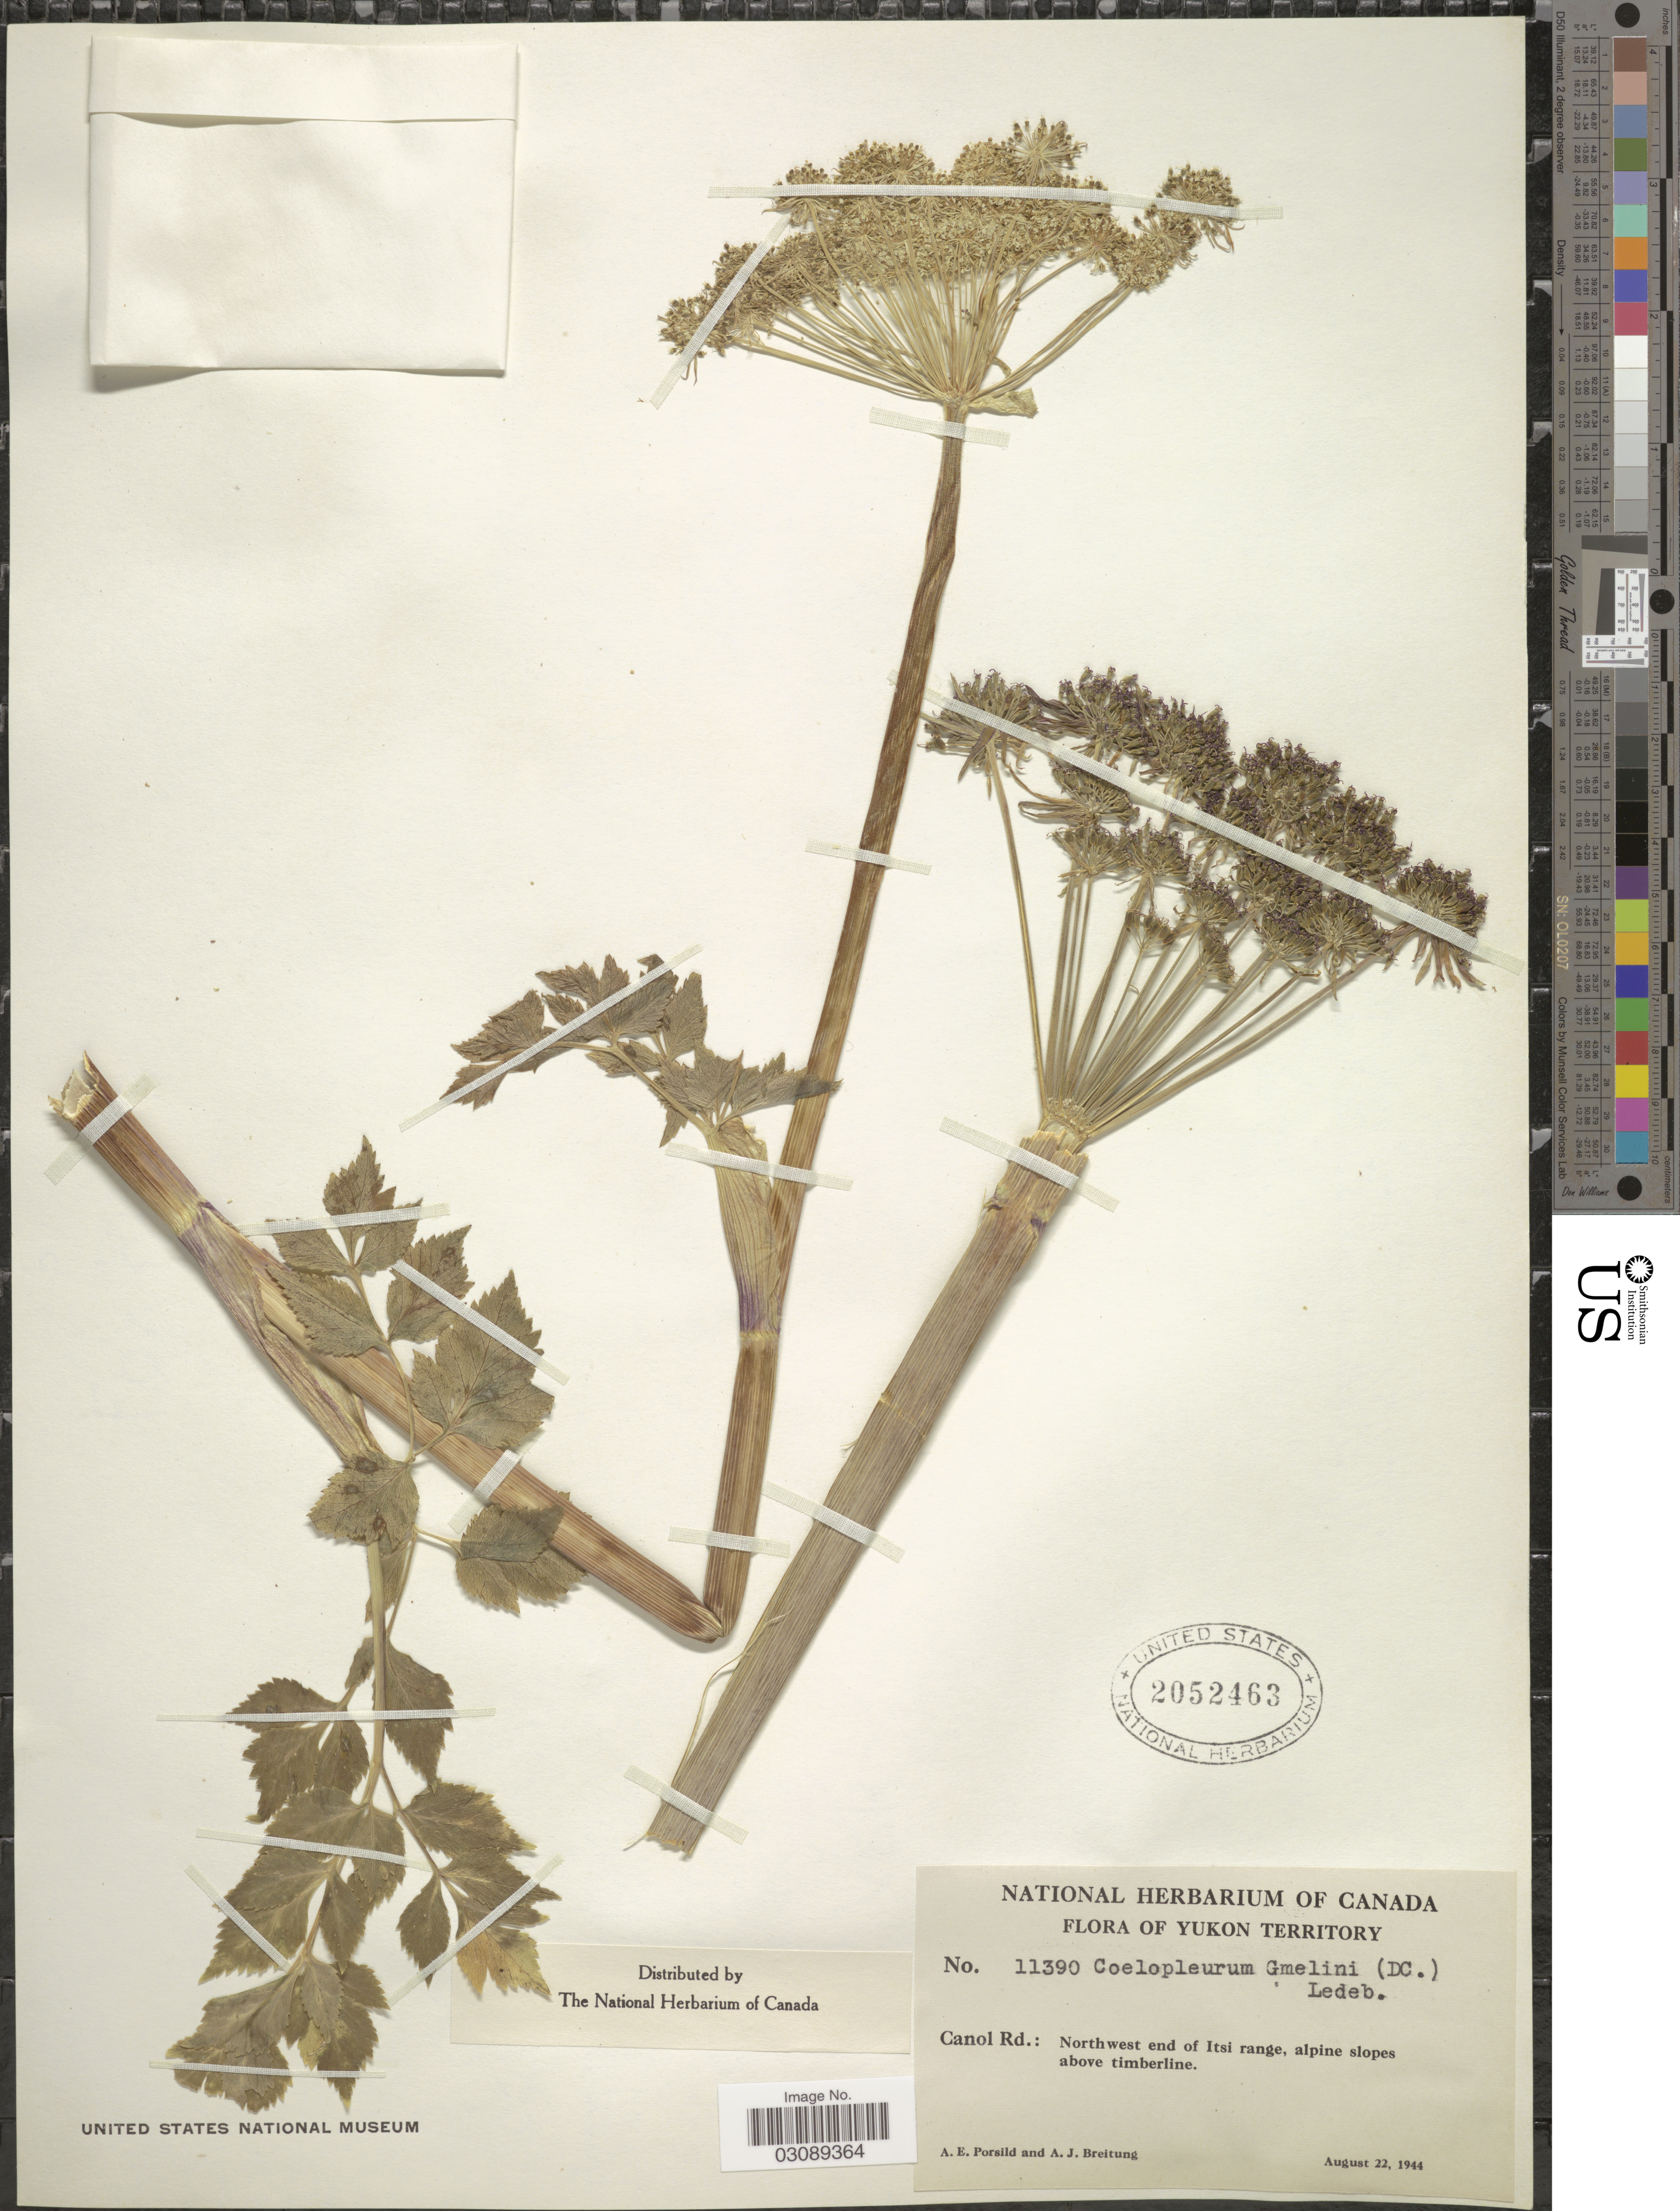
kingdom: Plantae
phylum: Tracheophyta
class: Magnoliopsida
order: Apiales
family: Apiaceae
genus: Coelopleurum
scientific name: Coelopleurum gmelinii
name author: (DC.) Ledeb.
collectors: A. E. Porsild & A. Breitung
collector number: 11390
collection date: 1944-08-22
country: Canada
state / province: Yukon Territory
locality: Canol Rd.: Northwest end of Itsi range, alpine slopes above timberline.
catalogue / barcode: US 2052463